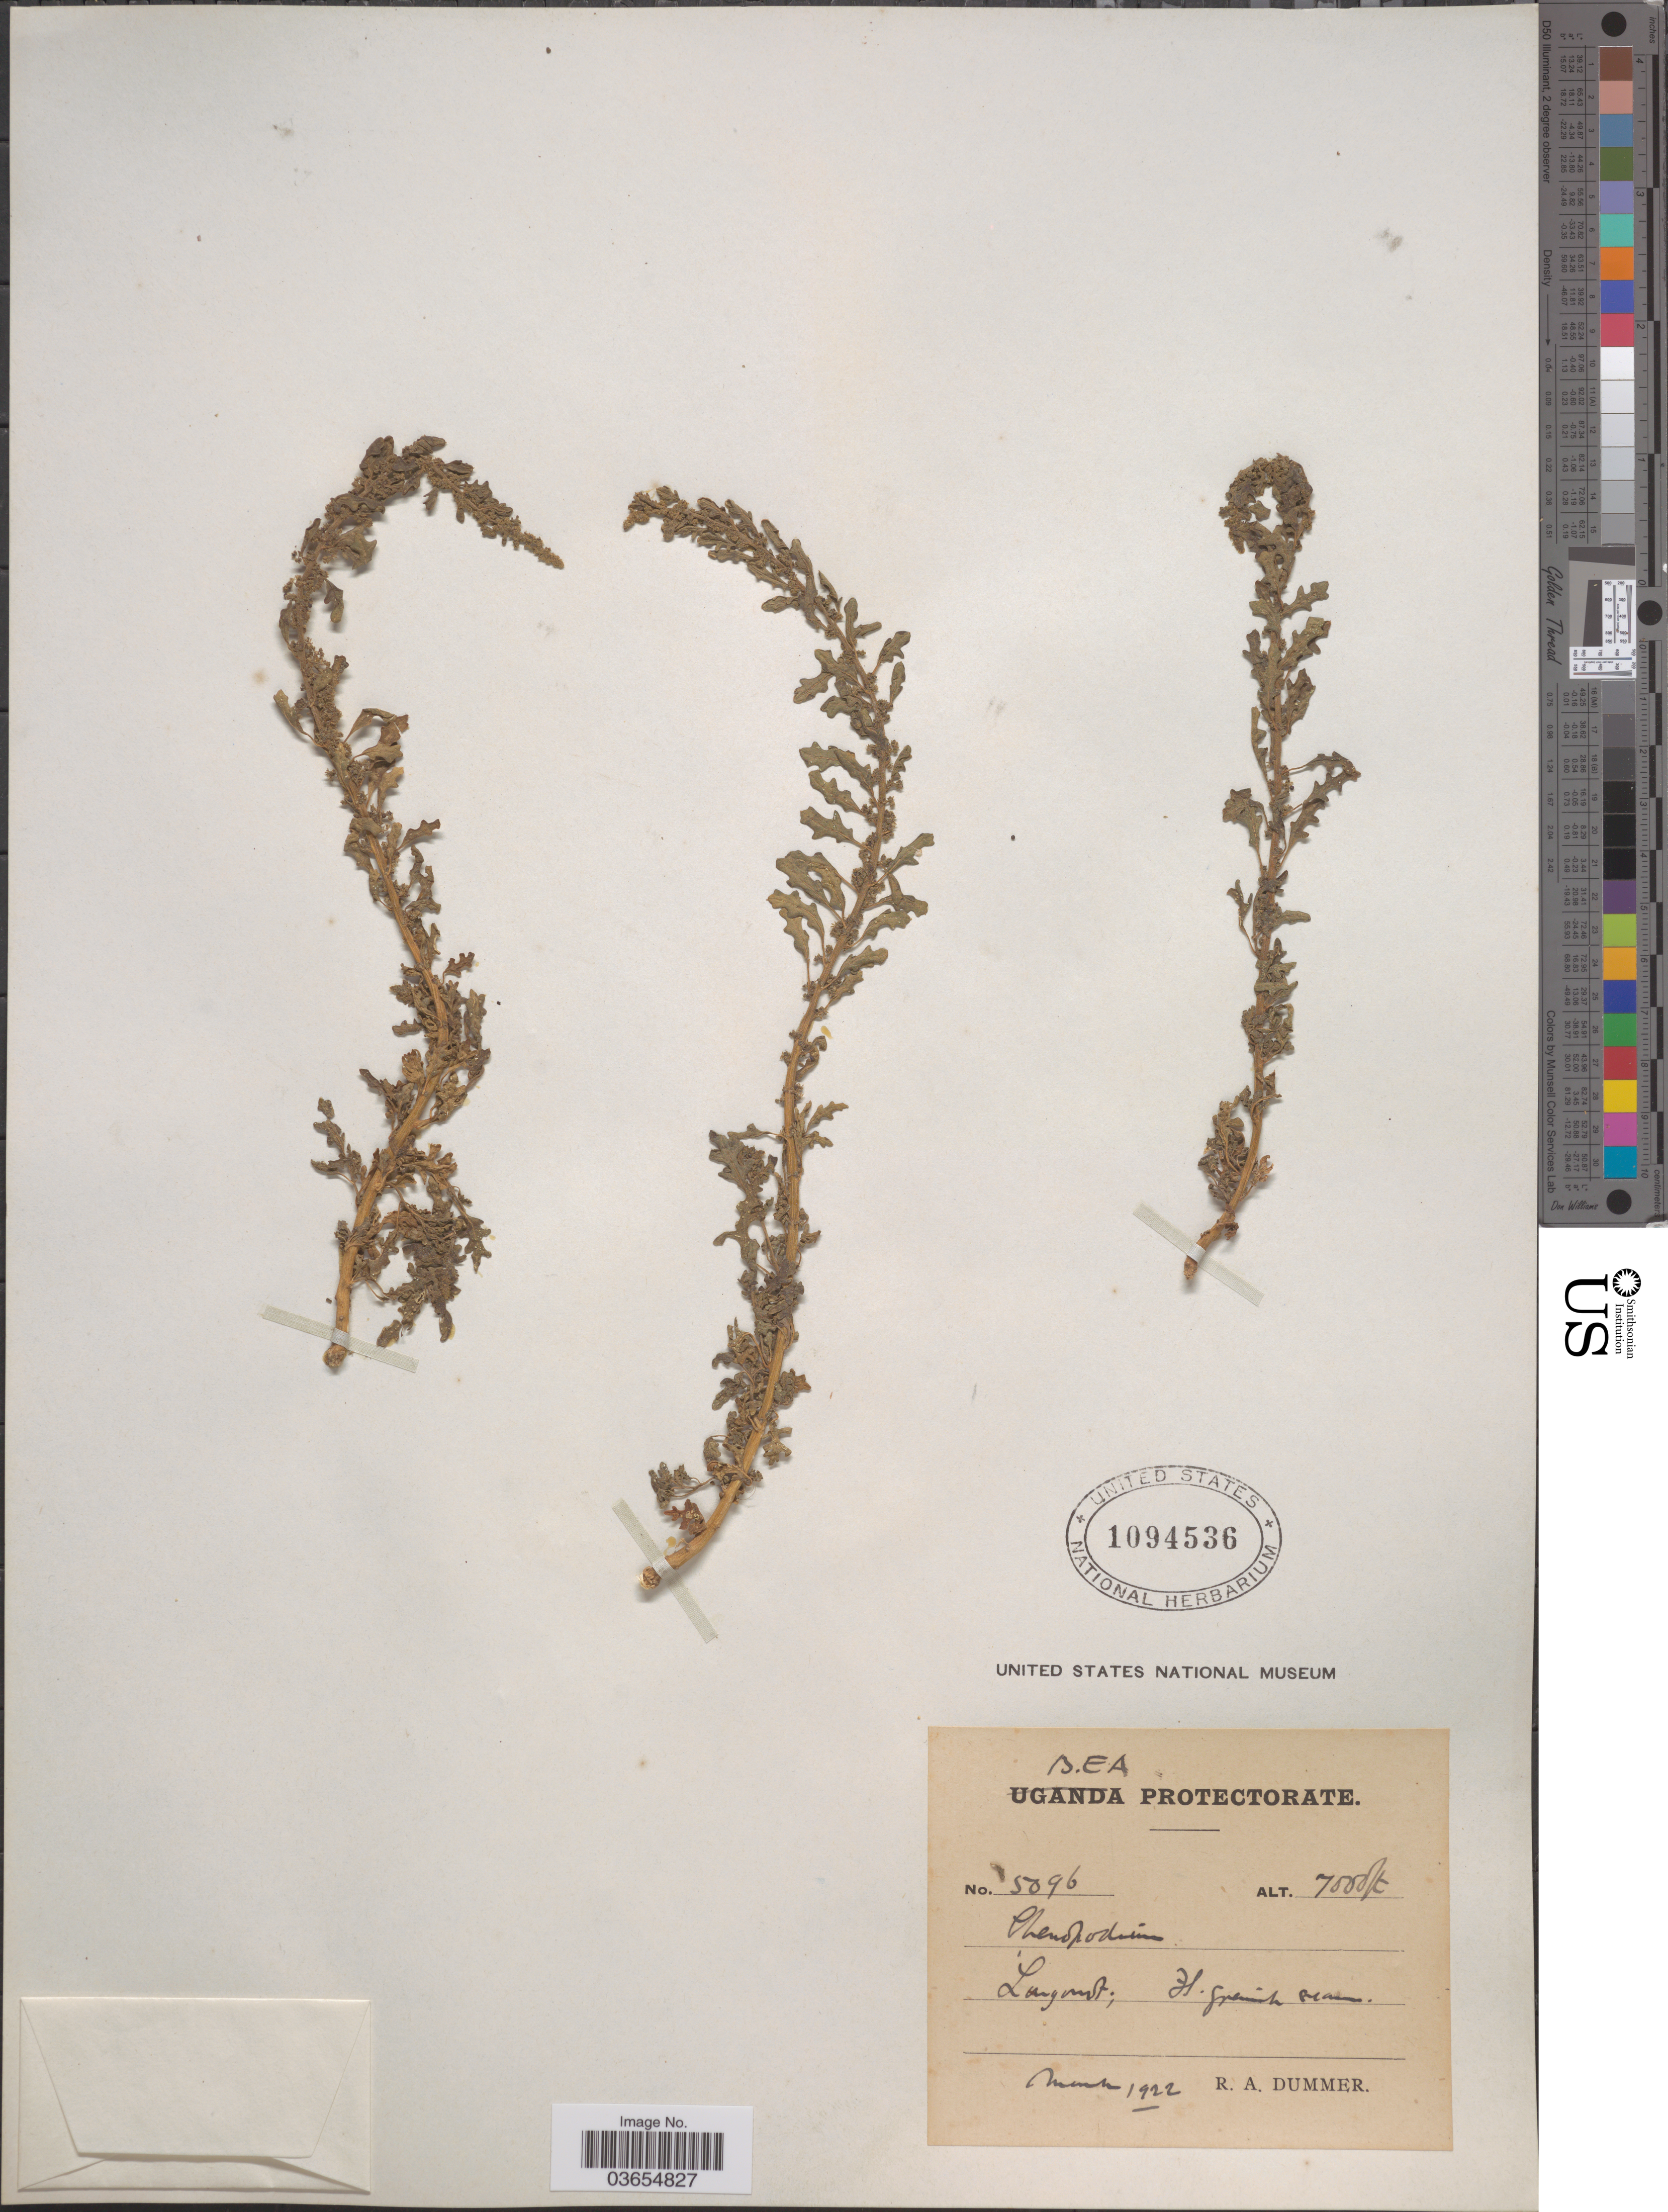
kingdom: Plantae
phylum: Tracheophyta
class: Magnoliopsida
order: Caryophyllales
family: Amaranthaceae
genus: Chenopodium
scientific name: Chenopodium botrys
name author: L.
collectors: R. Dümmer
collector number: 5096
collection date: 1922-03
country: Kenya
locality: B.E.A. Protectorate. Longonot.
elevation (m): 2134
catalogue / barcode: US 1094536